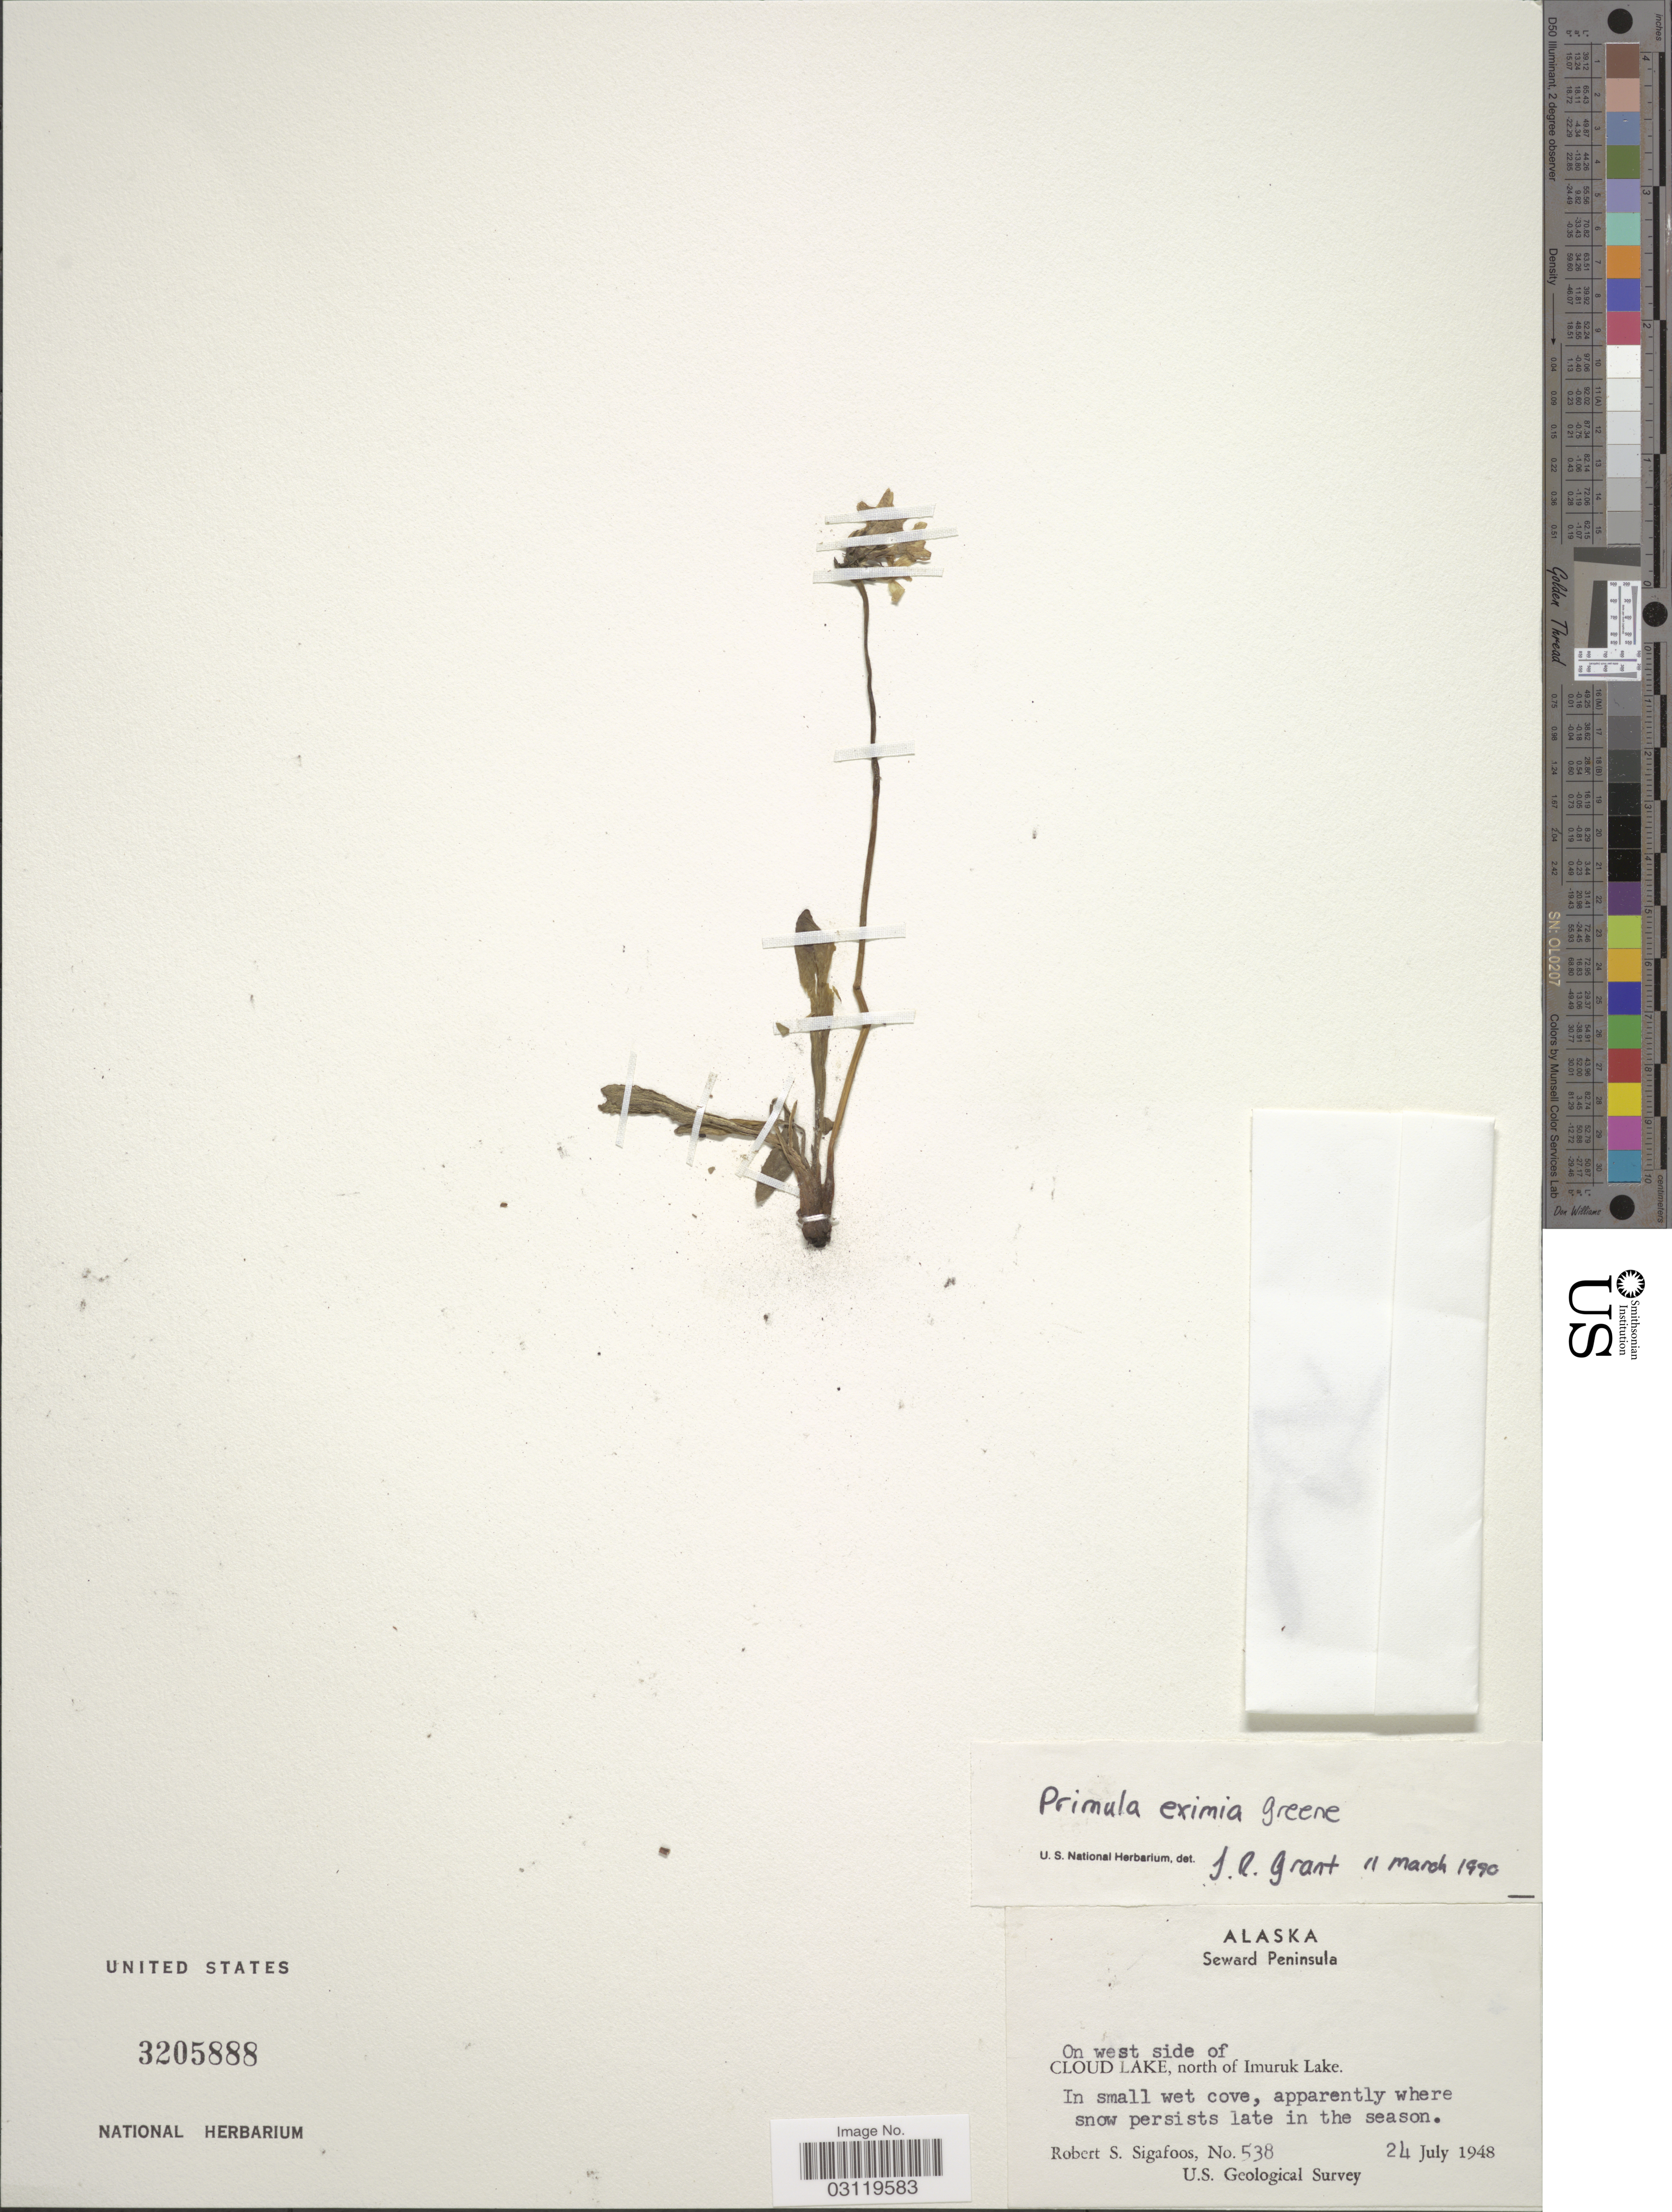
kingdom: Plantae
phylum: Tracheophyta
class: Magnoliopsida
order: Ericales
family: Primulaceae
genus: Primula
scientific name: Primula eximia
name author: Greene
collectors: R. Sigafoos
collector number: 538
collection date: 1948-07-24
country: United States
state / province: Alaska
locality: Seward Peninsula, On west side of Cloud Lake, north of Imuruk Lake.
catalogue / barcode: US 3205888